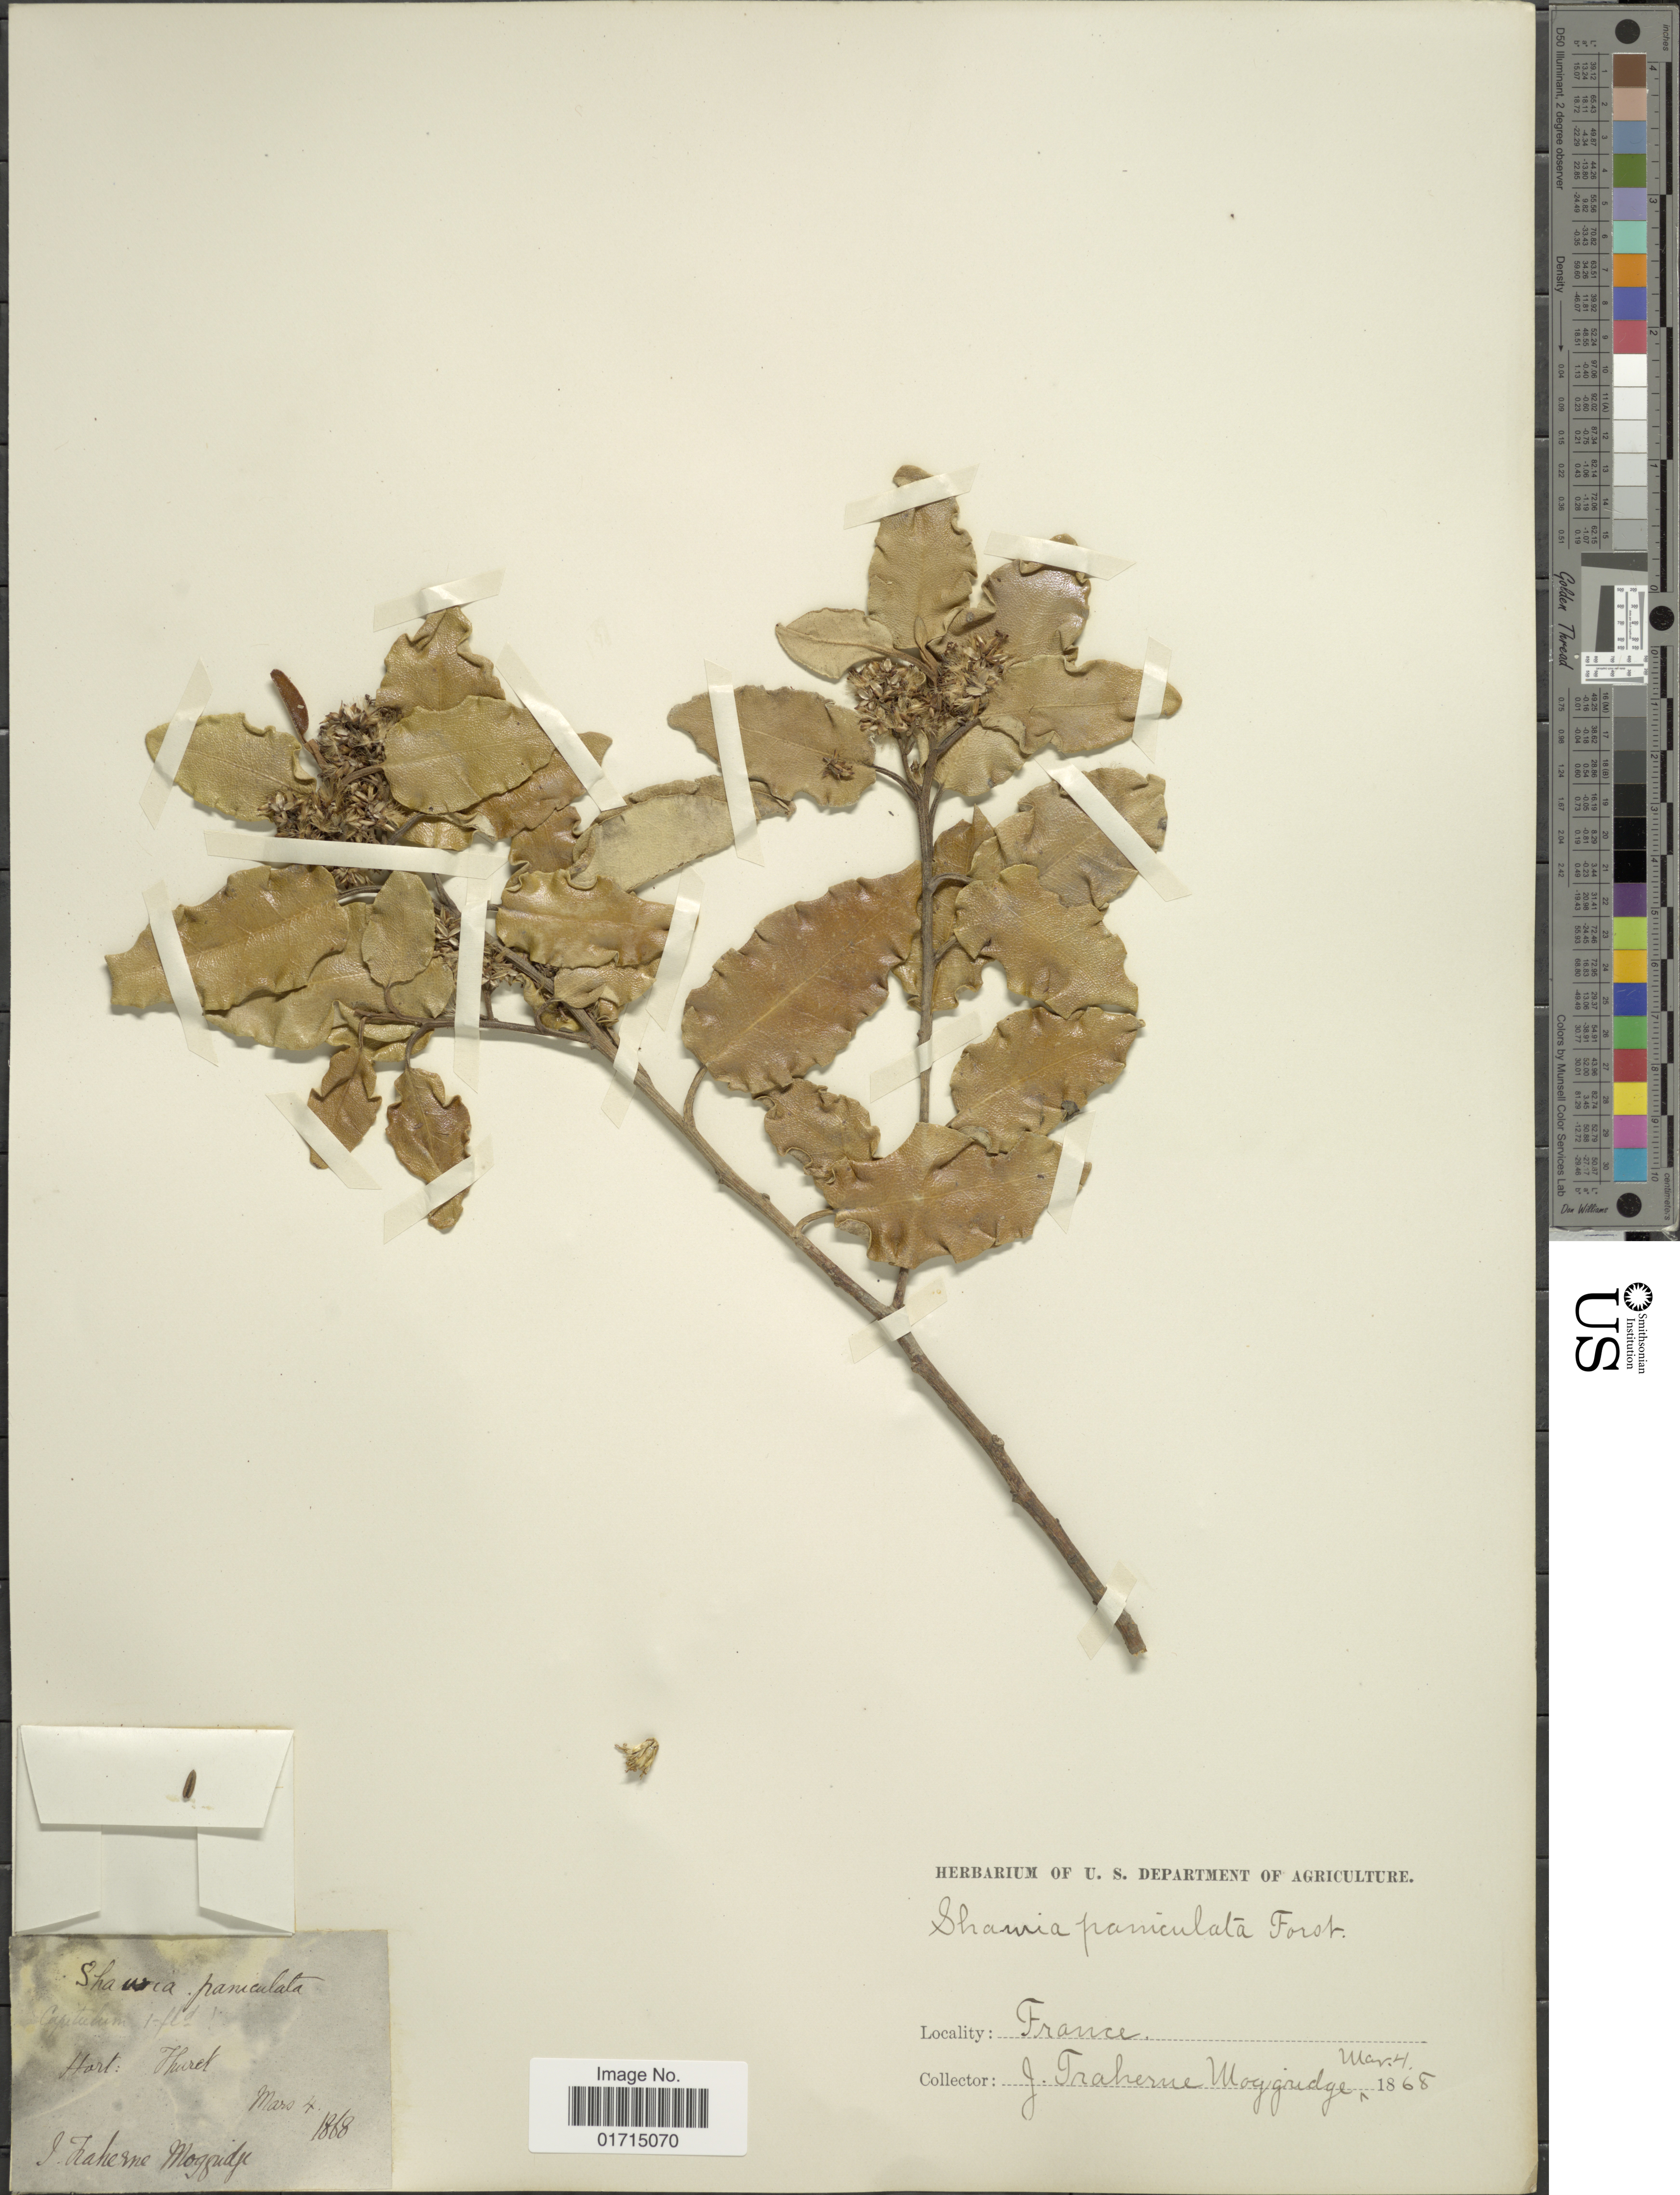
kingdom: Plantae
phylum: Tracheophyta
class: Magnoliopsida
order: Asterales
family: Asteraceae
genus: Olearia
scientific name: Olearia paniculata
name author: Druce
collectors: J. T. Moggridge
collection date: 1968-03-04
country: France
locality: France. Hart: Thuret [interpreted]